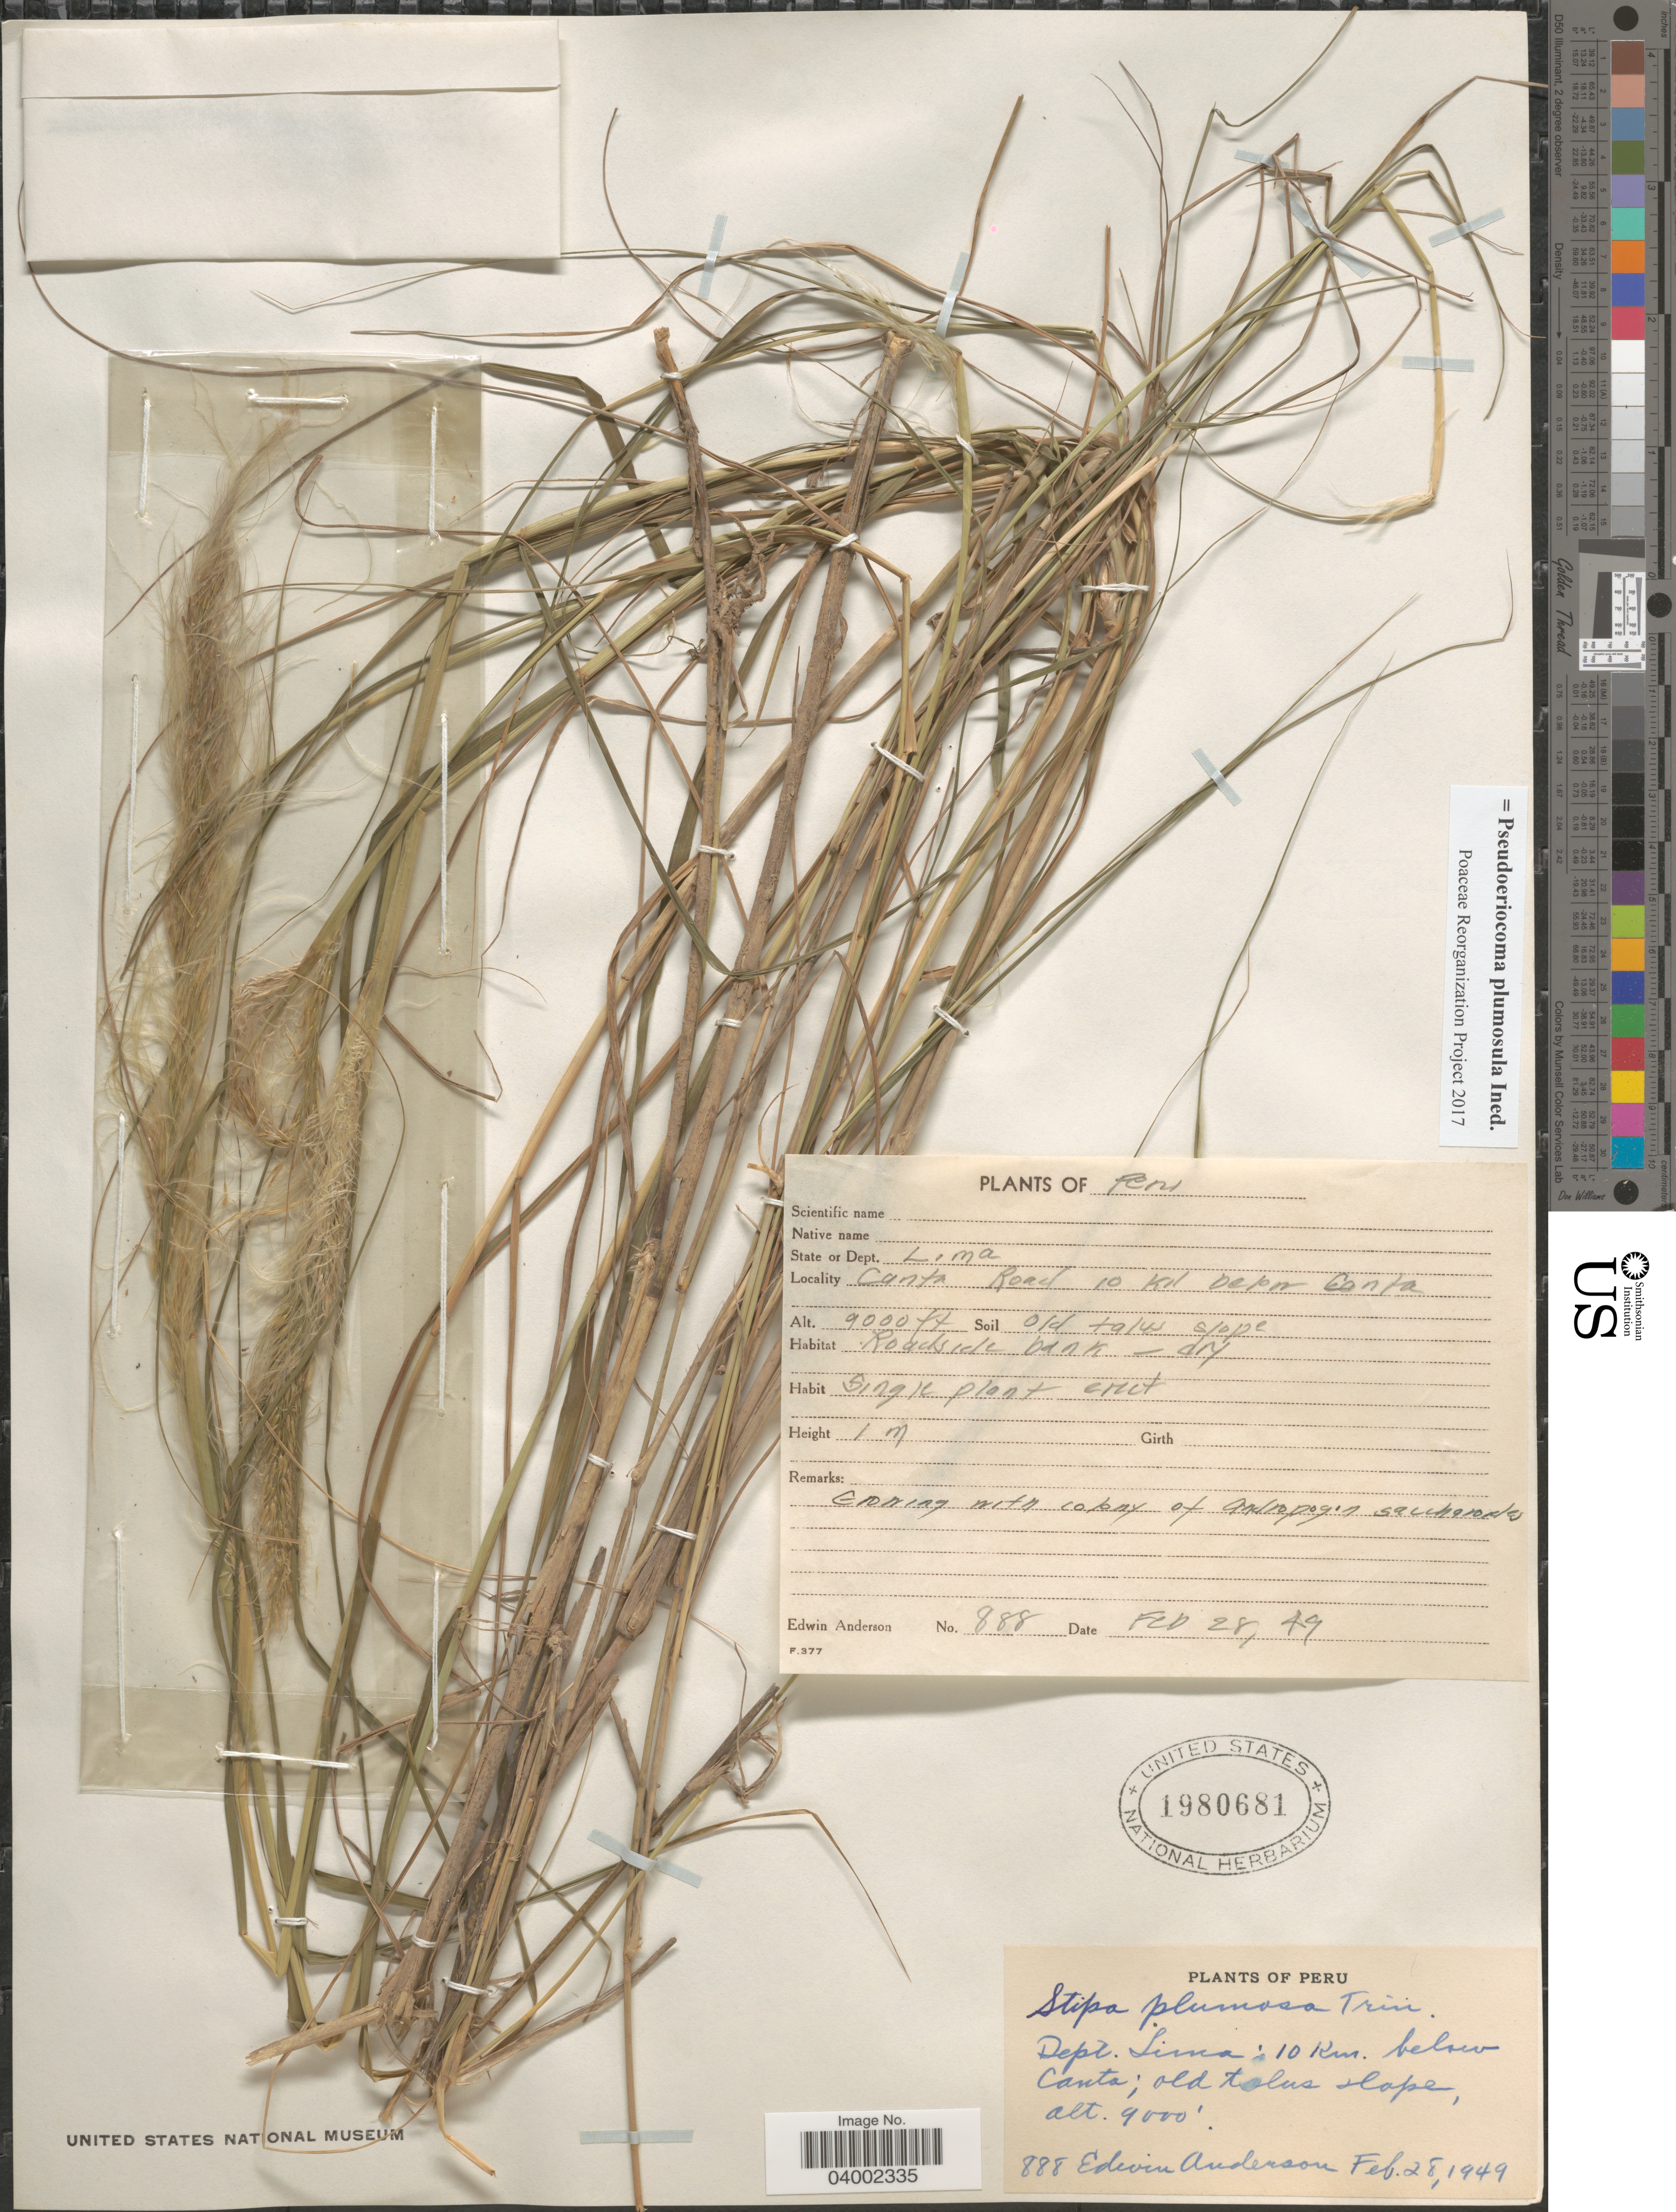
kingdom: Plantae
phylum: Tracheophyta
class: Liliopsida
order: Poales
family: Poaceae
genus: Pseudoeriocoma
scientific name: Pseudoeriocoma plumosula ined.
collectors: E. Anderson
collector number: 888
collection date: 1949-02-28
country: Peru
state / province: Lima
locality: Canta Road 10 kil below Conta. Dept. Lima á 10 Km. below Canta.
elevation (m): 2743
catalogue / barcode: US 1980681